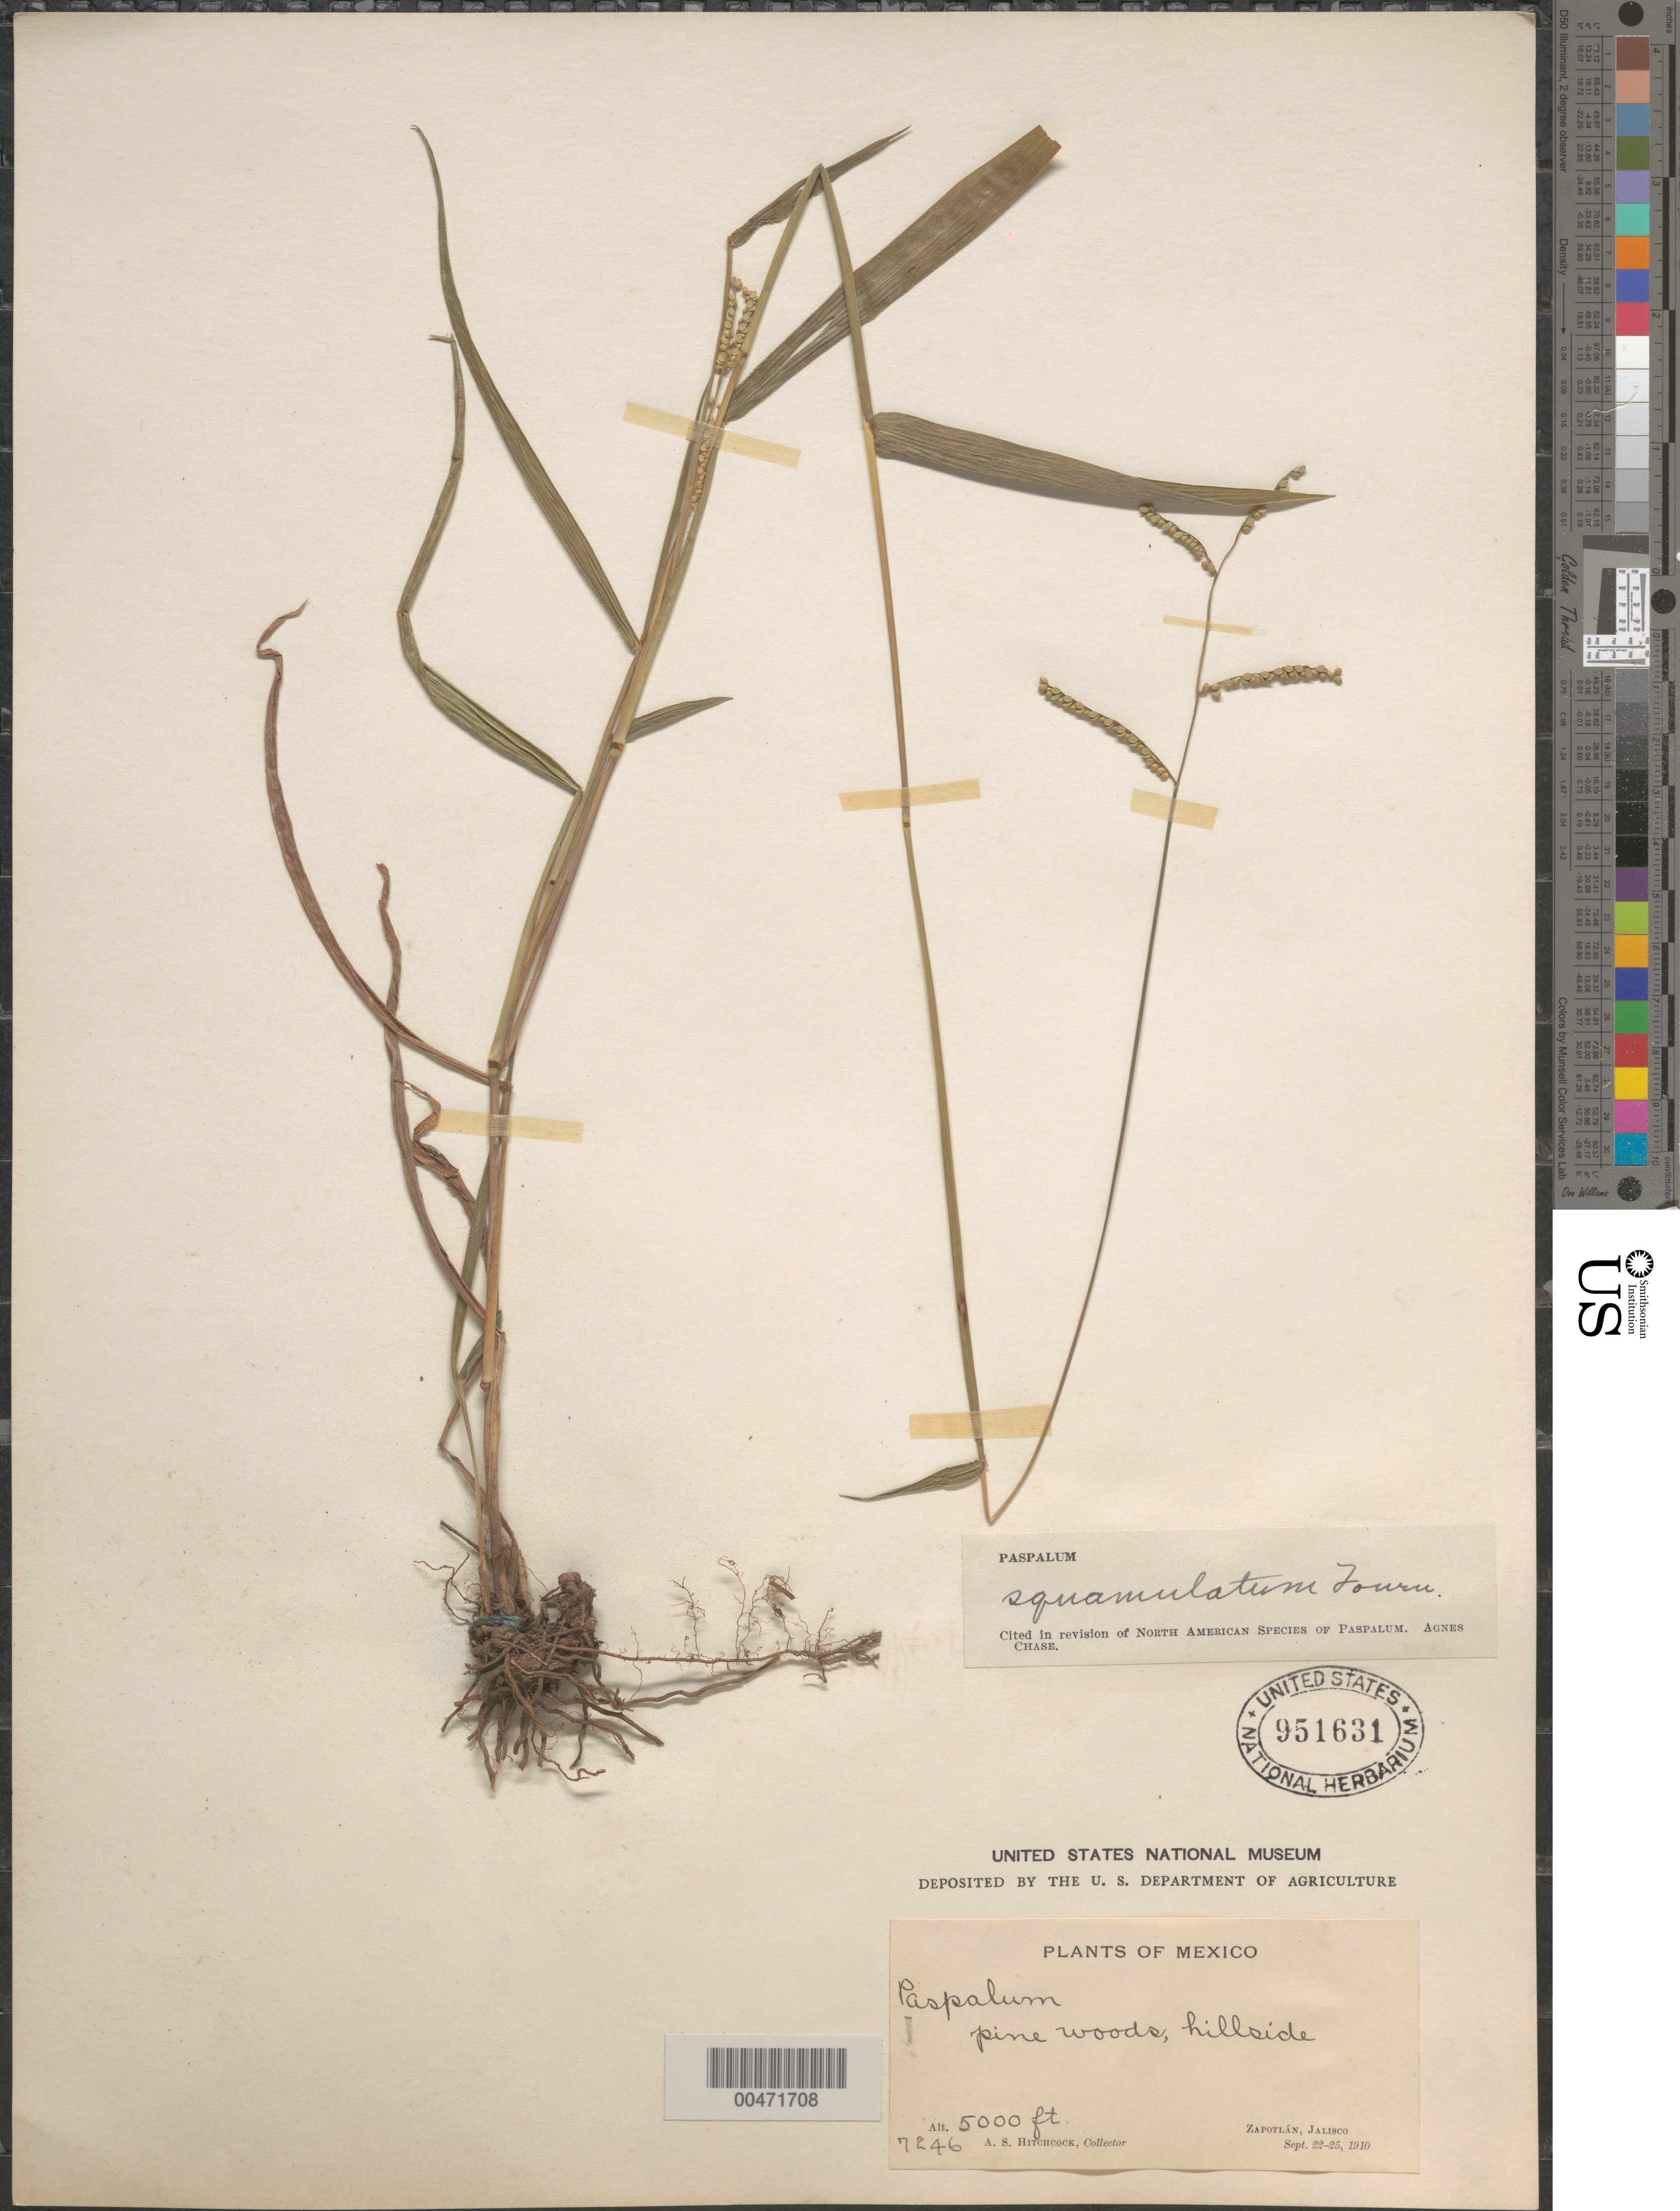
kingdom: Plantae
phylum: Tracheophyta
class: Liliopsida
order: Poales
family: Poaceae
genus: Paspalum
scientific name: Paspalum squamulatum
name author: E. Fourn.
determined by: Chase, [M.] Agnes, (US)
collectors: A. S. Hitchcock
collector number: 7246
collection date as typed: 22 Sep 1910 to 25 Sep 1910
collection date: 1910-09-22/1910-09-25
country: Mexico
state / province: Jalisco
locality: Zapotlán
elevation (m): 1524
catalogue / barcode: US 951631